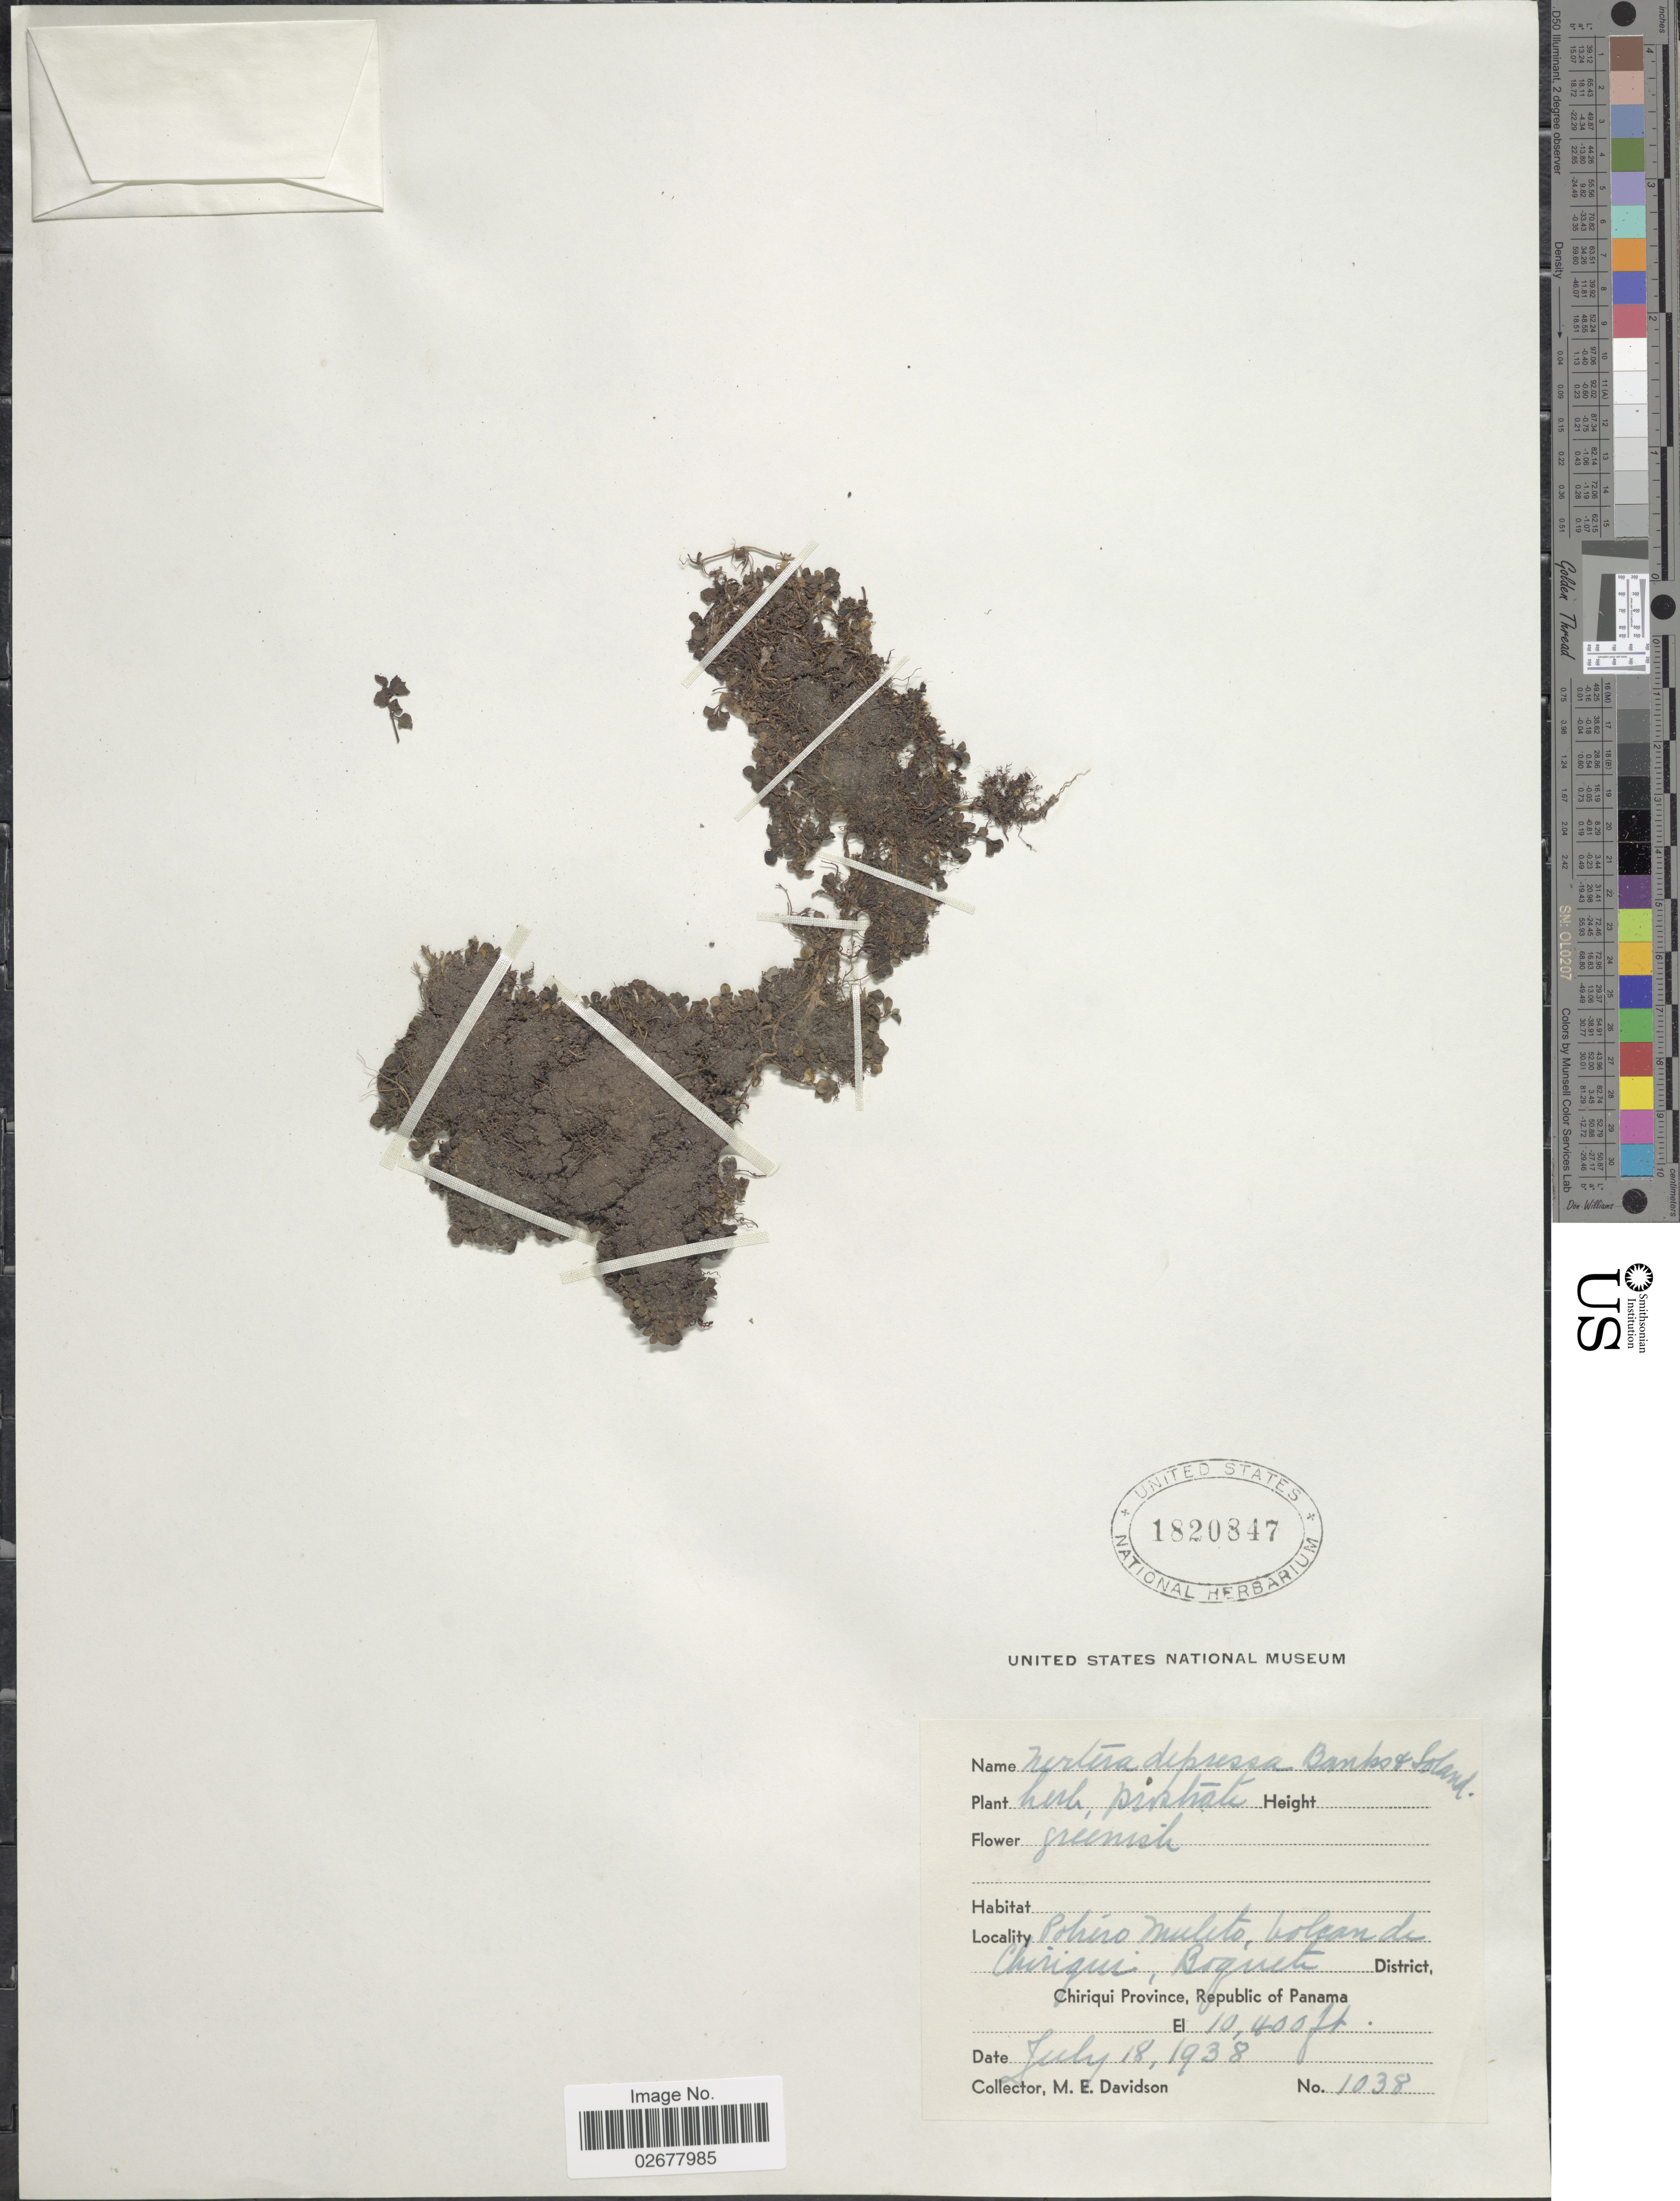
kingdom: Plantae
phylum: Tracheophyta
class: Magnoliopsida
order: Gentianales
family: Rubiaceae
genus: Nertera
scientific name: Nertera depressa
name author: Banks & Sol. ex Gaertn.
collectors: M. E. Davidson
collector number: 1038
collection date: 1938-07-18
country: Panama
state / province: Chiriqui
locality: Pohiro Mulito, Volcan de Chiriqui, Boquete District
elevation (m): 3170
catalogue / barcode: US 1820847